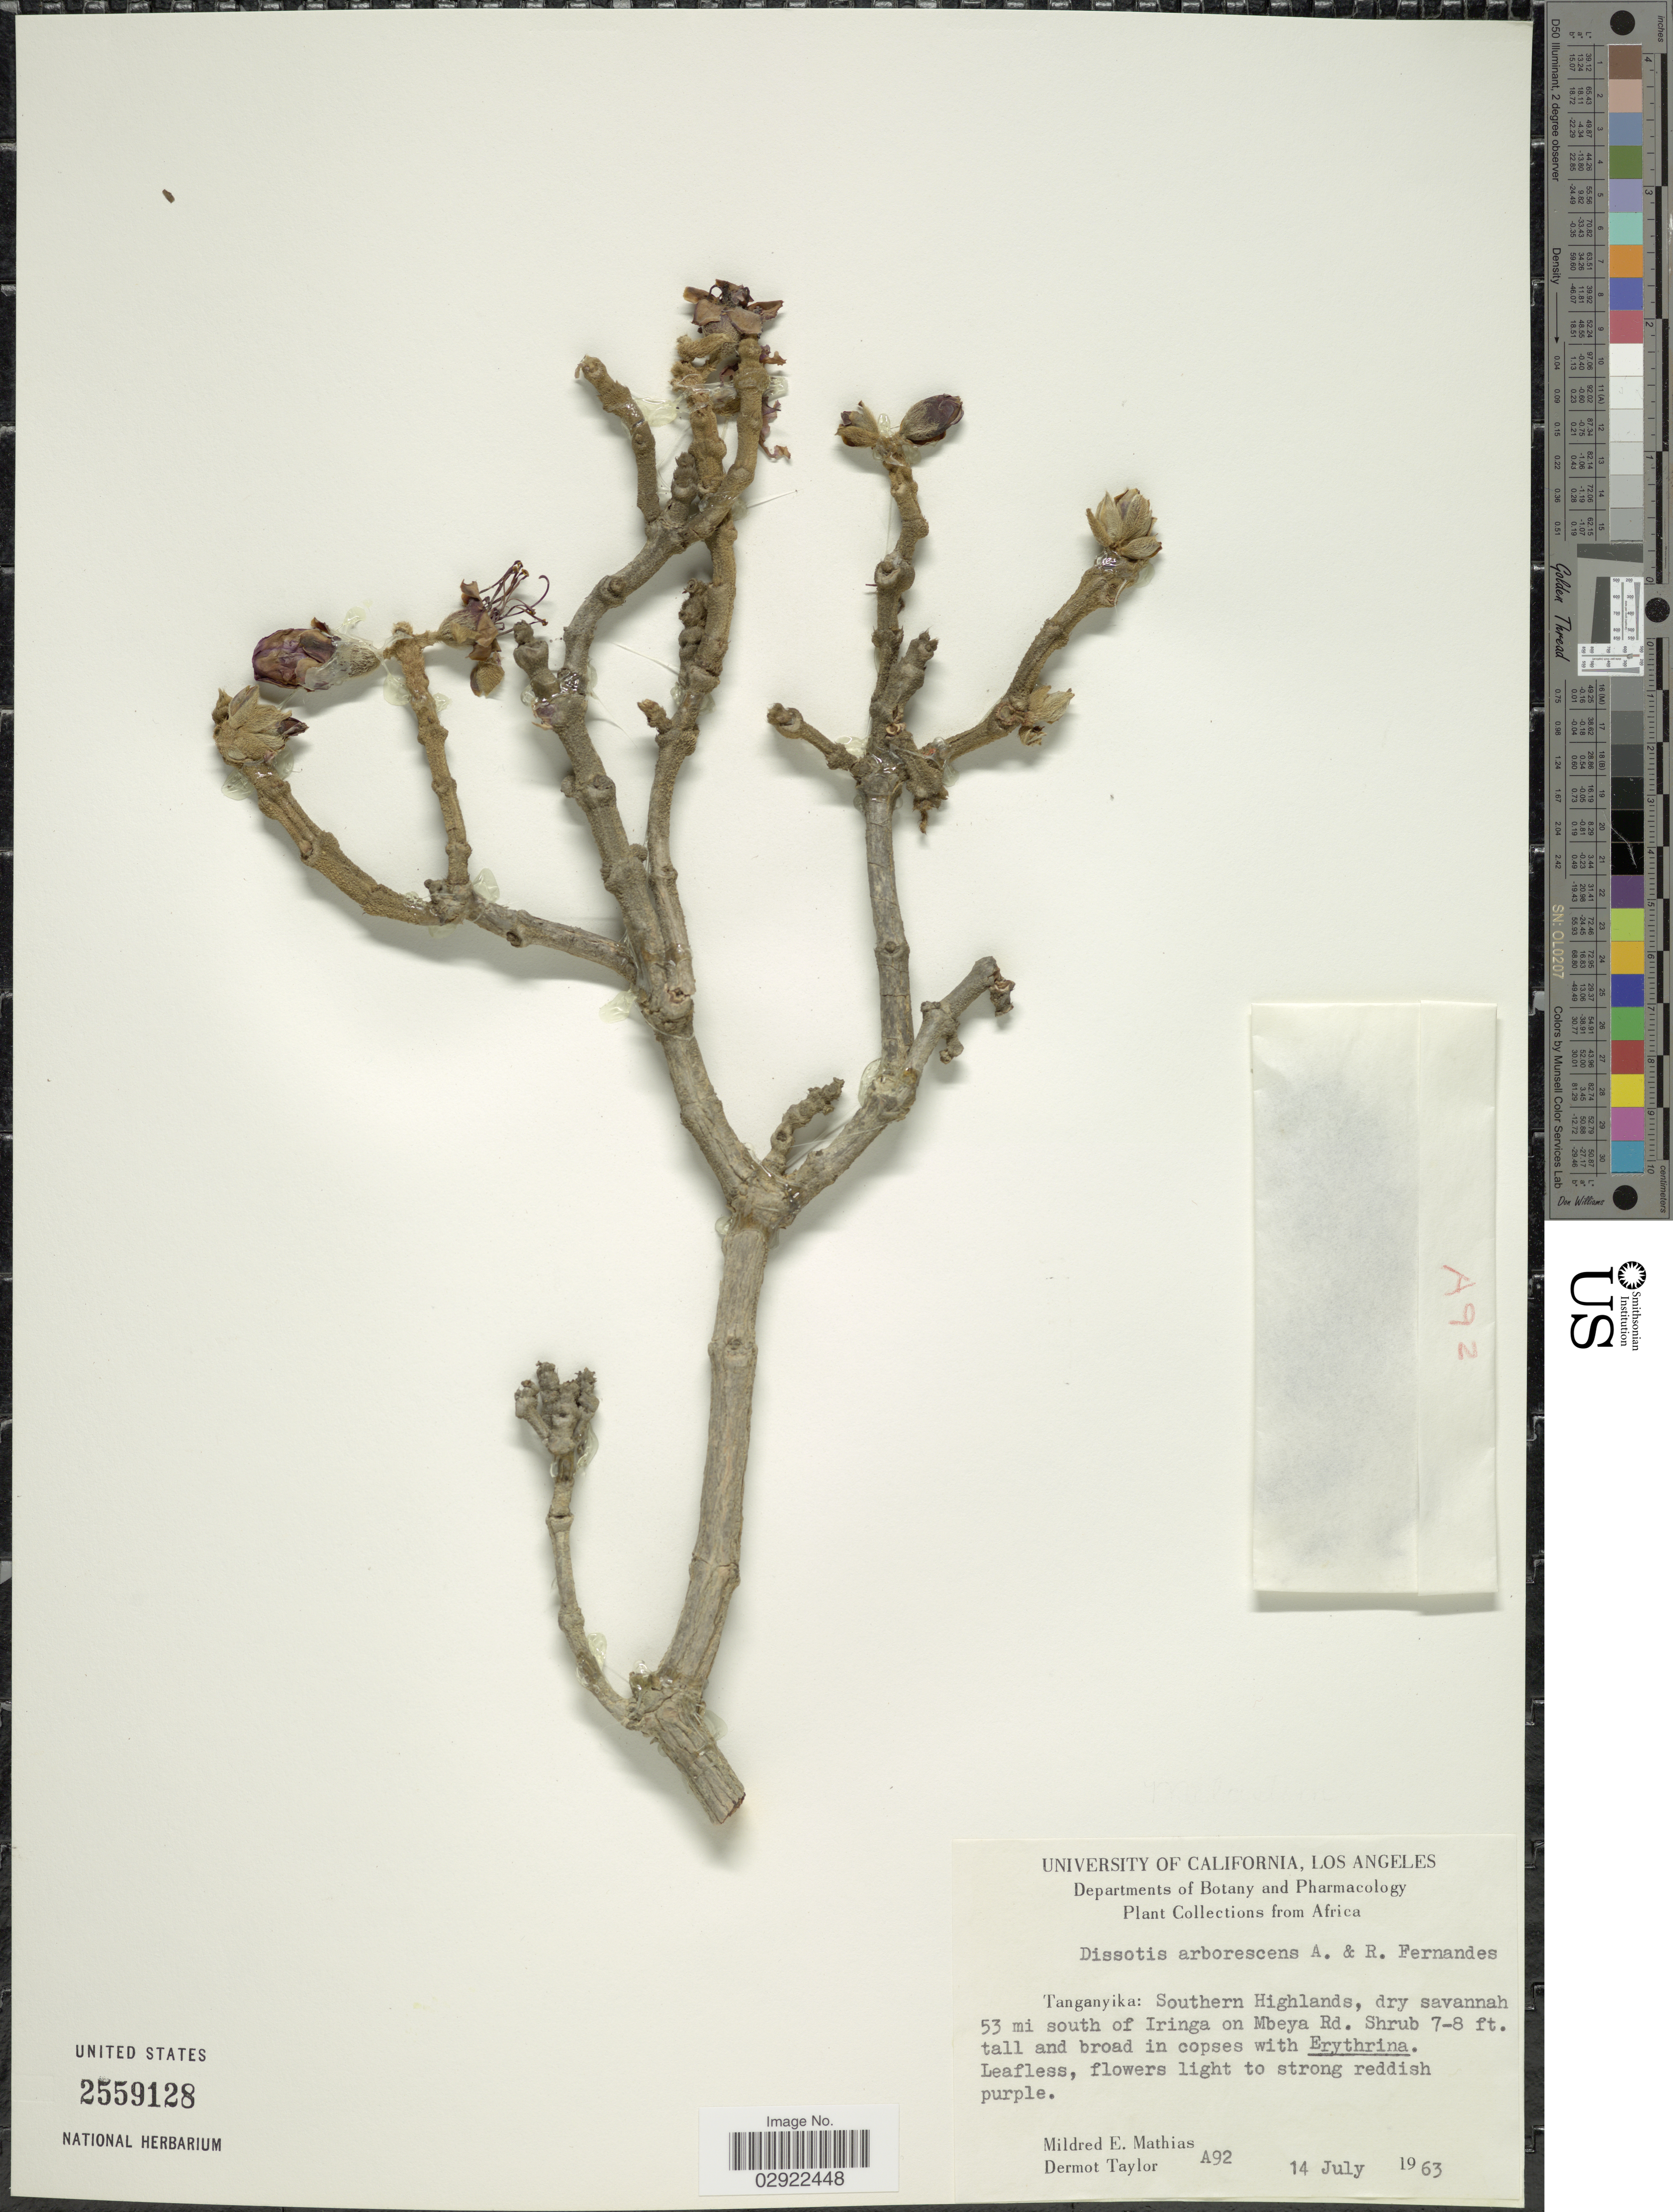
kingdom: Plantae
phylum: Tracheophyta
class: Magnoliopsida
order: Myrtales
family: Melastomataceae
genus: Dissotidendron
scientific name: Dissotidendron arborescens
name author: (A. Fern. & R. Fern.) Ver.-Lib. & G. Kadereit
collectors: M. E. Mathias & D. Taylor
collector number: A92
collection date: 1963-07-14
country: Tanzania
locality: Tanganyika: Southern Highlands, dry savannah 53 mi south of Iringa on Mbeya Rd.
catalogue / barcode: US 2559128